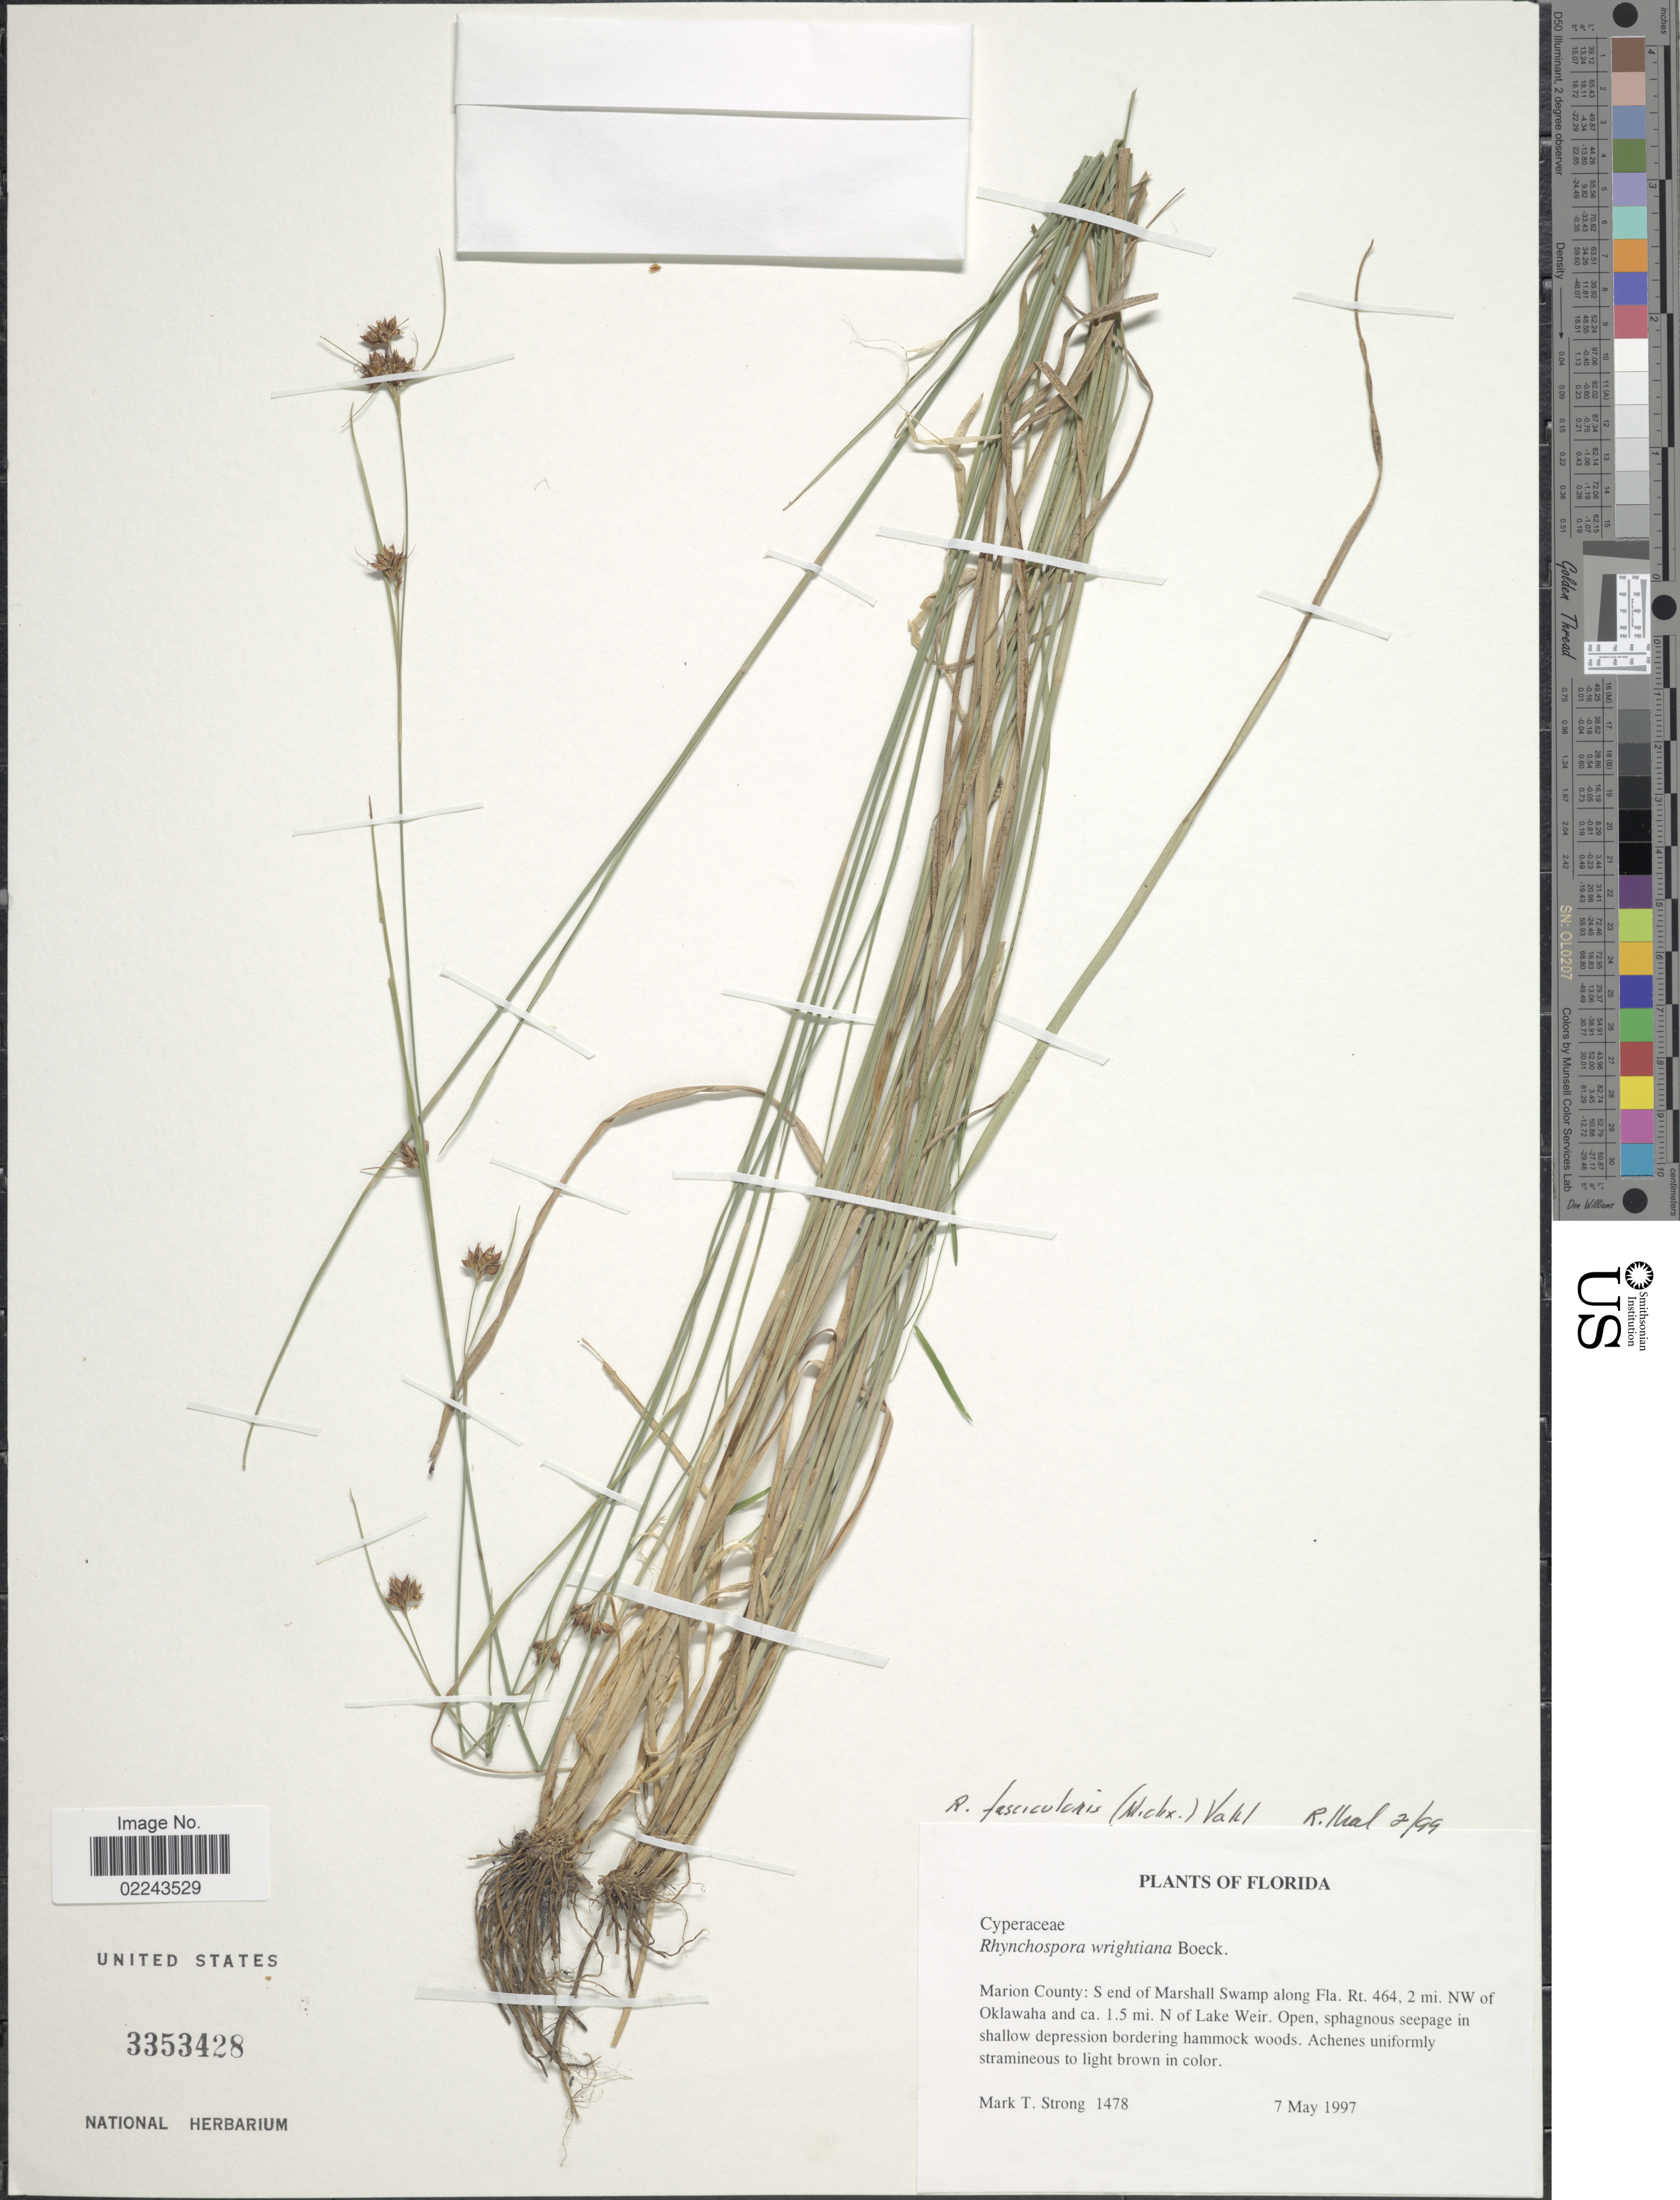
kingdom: Plantae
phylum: Tracheophyta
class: Liliopsida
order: Poales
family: Cyperaceae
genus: Rhynchospora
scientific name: Rhynchospora fascicularis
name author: (Michx.) Vahl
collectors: M. T. Strong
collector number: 1478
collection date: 1997-05-07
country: United States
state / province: Florida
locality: Marion County, S end of Marshall swamp along Fla. Rt. 464, 2 mi NE of Oklawaha and ca 1.5 mi N of Lake Weir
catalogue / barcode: US 3353428